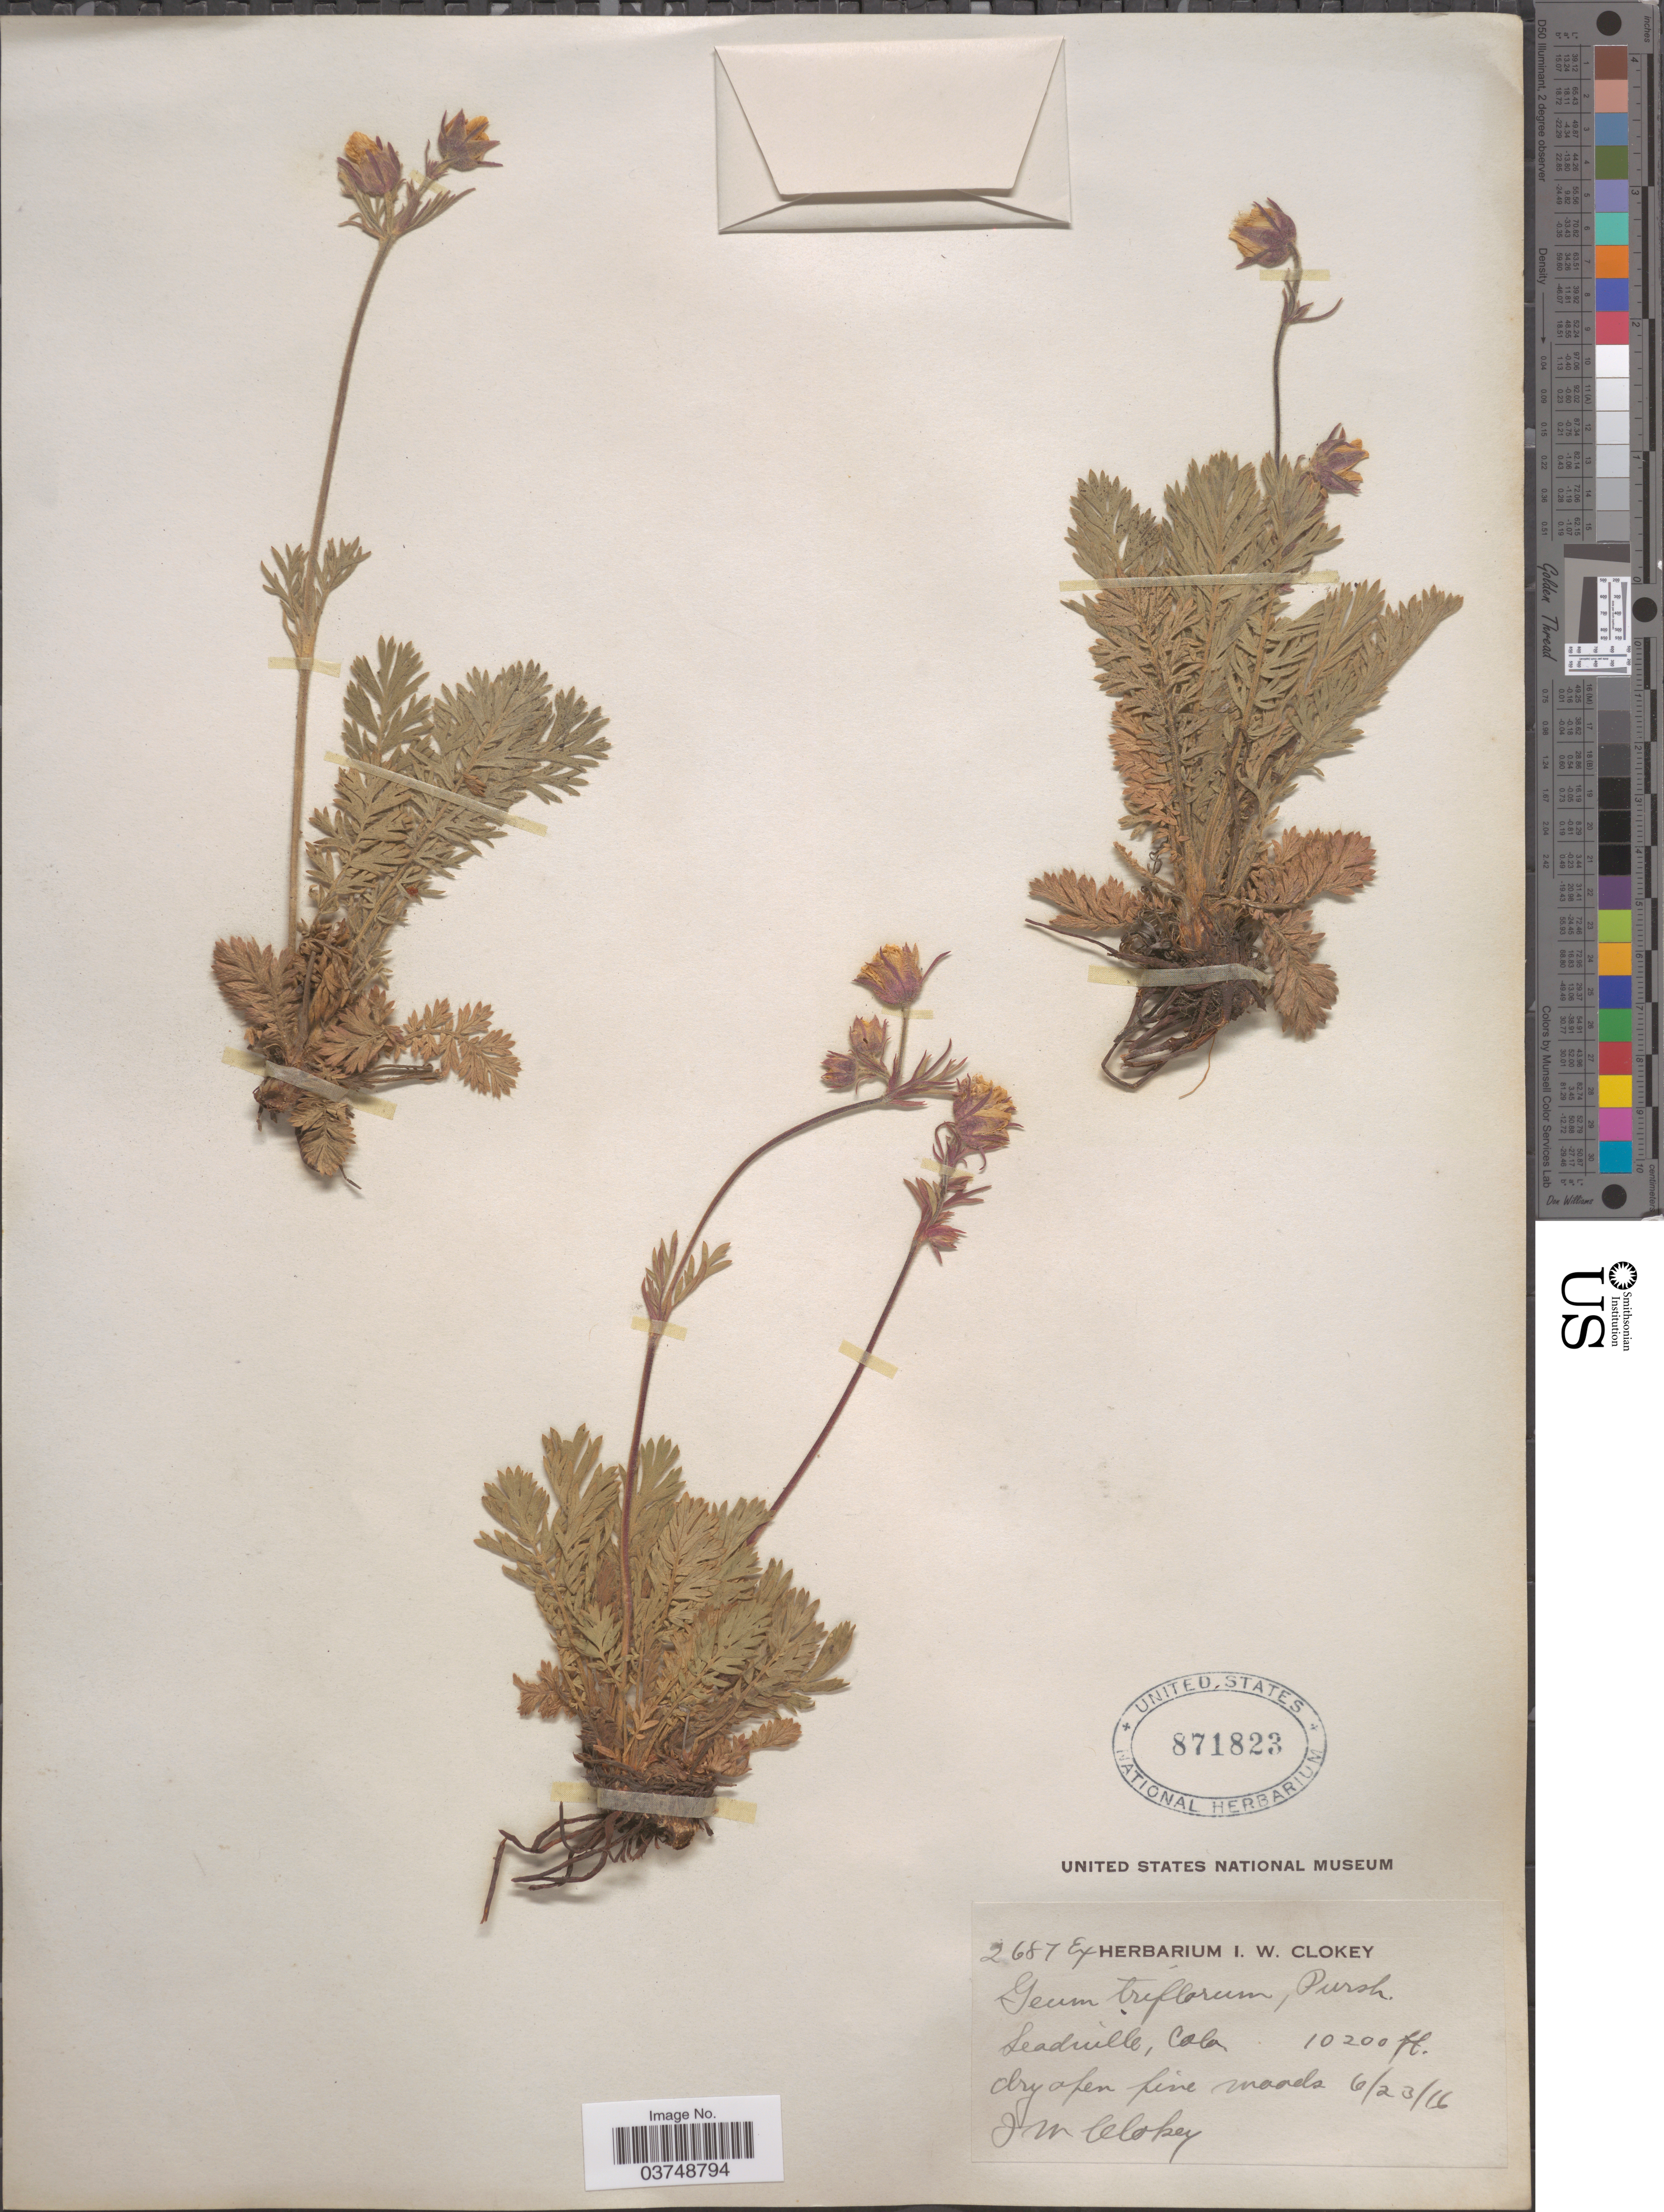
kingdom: Plantae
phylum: Tracheophyta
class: Magnoliopsida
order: Rosales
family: Rosaceae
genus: Geum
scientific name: Geum triflorum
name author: Pursh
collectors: J. Clokey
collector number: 2687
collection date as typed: Transcribed d/m/y: 23/6/16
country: United States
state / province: Colorado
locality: Leadville.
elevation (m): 3109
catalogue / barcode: US 871823